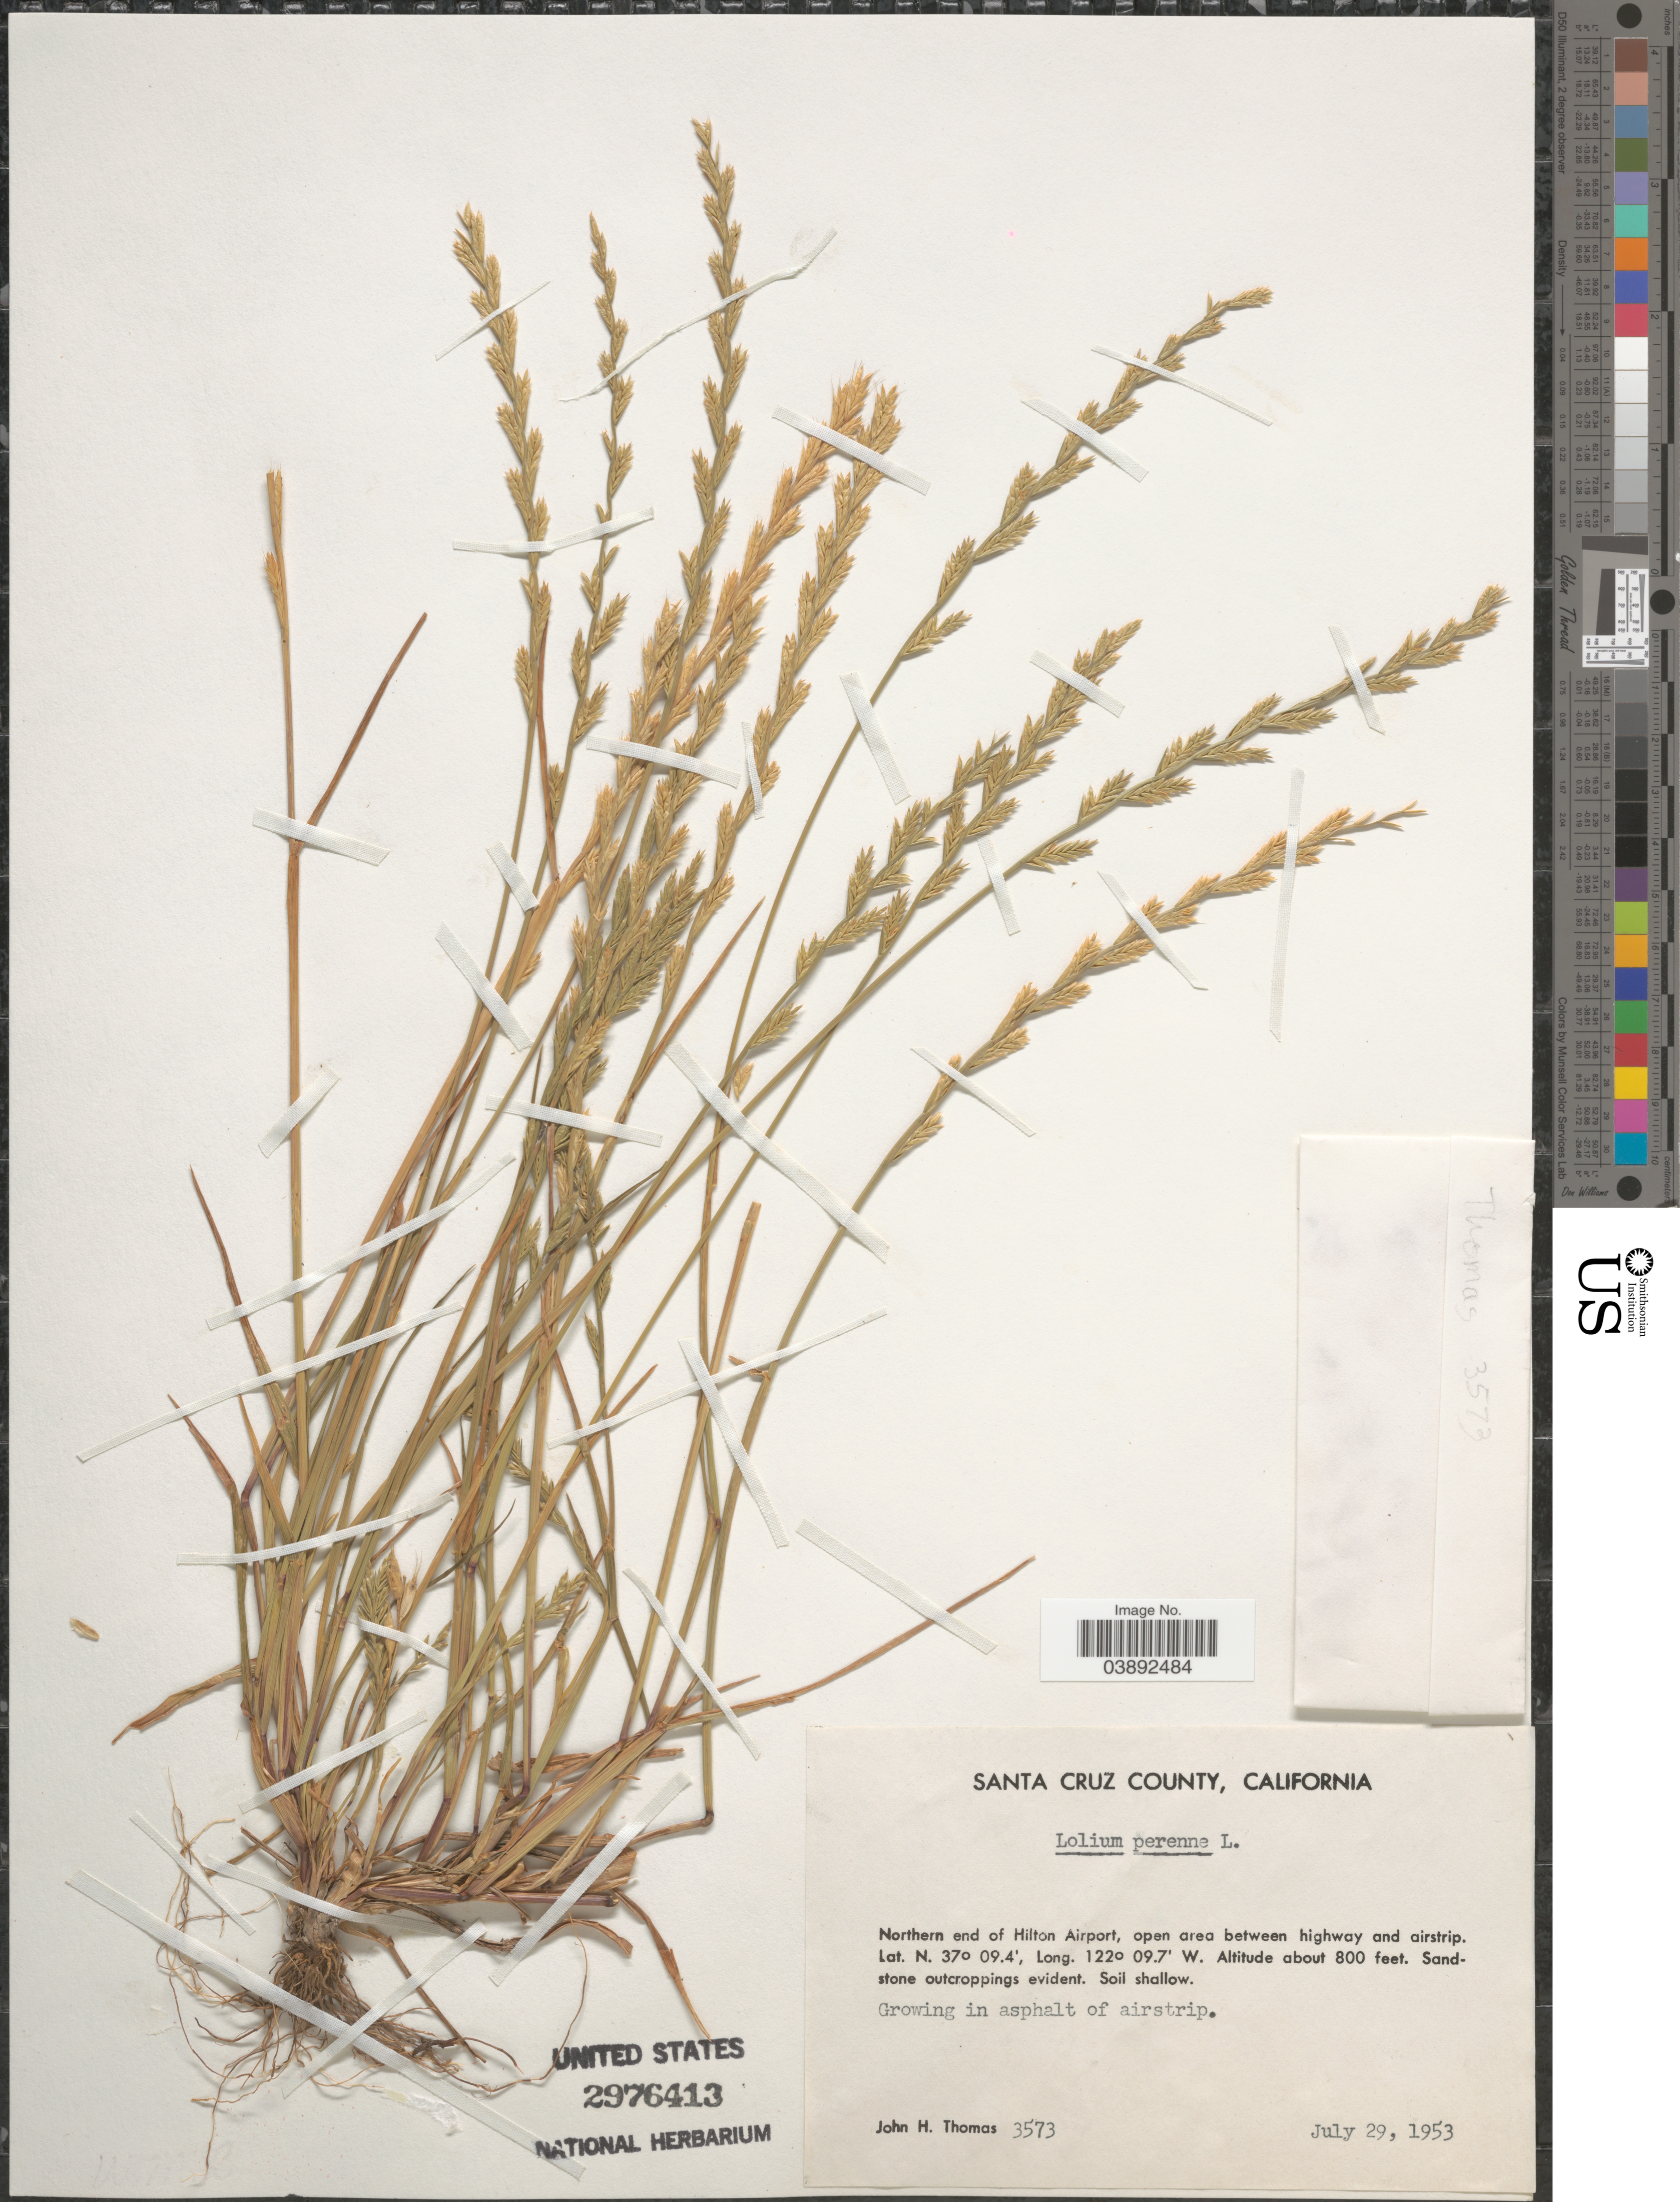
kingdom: Plantae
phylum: Tracheophyta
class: Liliopsida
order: Poales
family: Poaceae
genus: Lolium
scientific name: Lolium perenne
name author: L.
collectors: J. H. Thomas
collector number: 3573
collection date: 1953-07-29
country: United States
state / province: California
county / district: Santa Cruz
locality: Santa Cruz County. Northern end of Hilton Airport, open area between highway and airstrip.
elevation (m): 244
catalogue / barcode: US 2976413